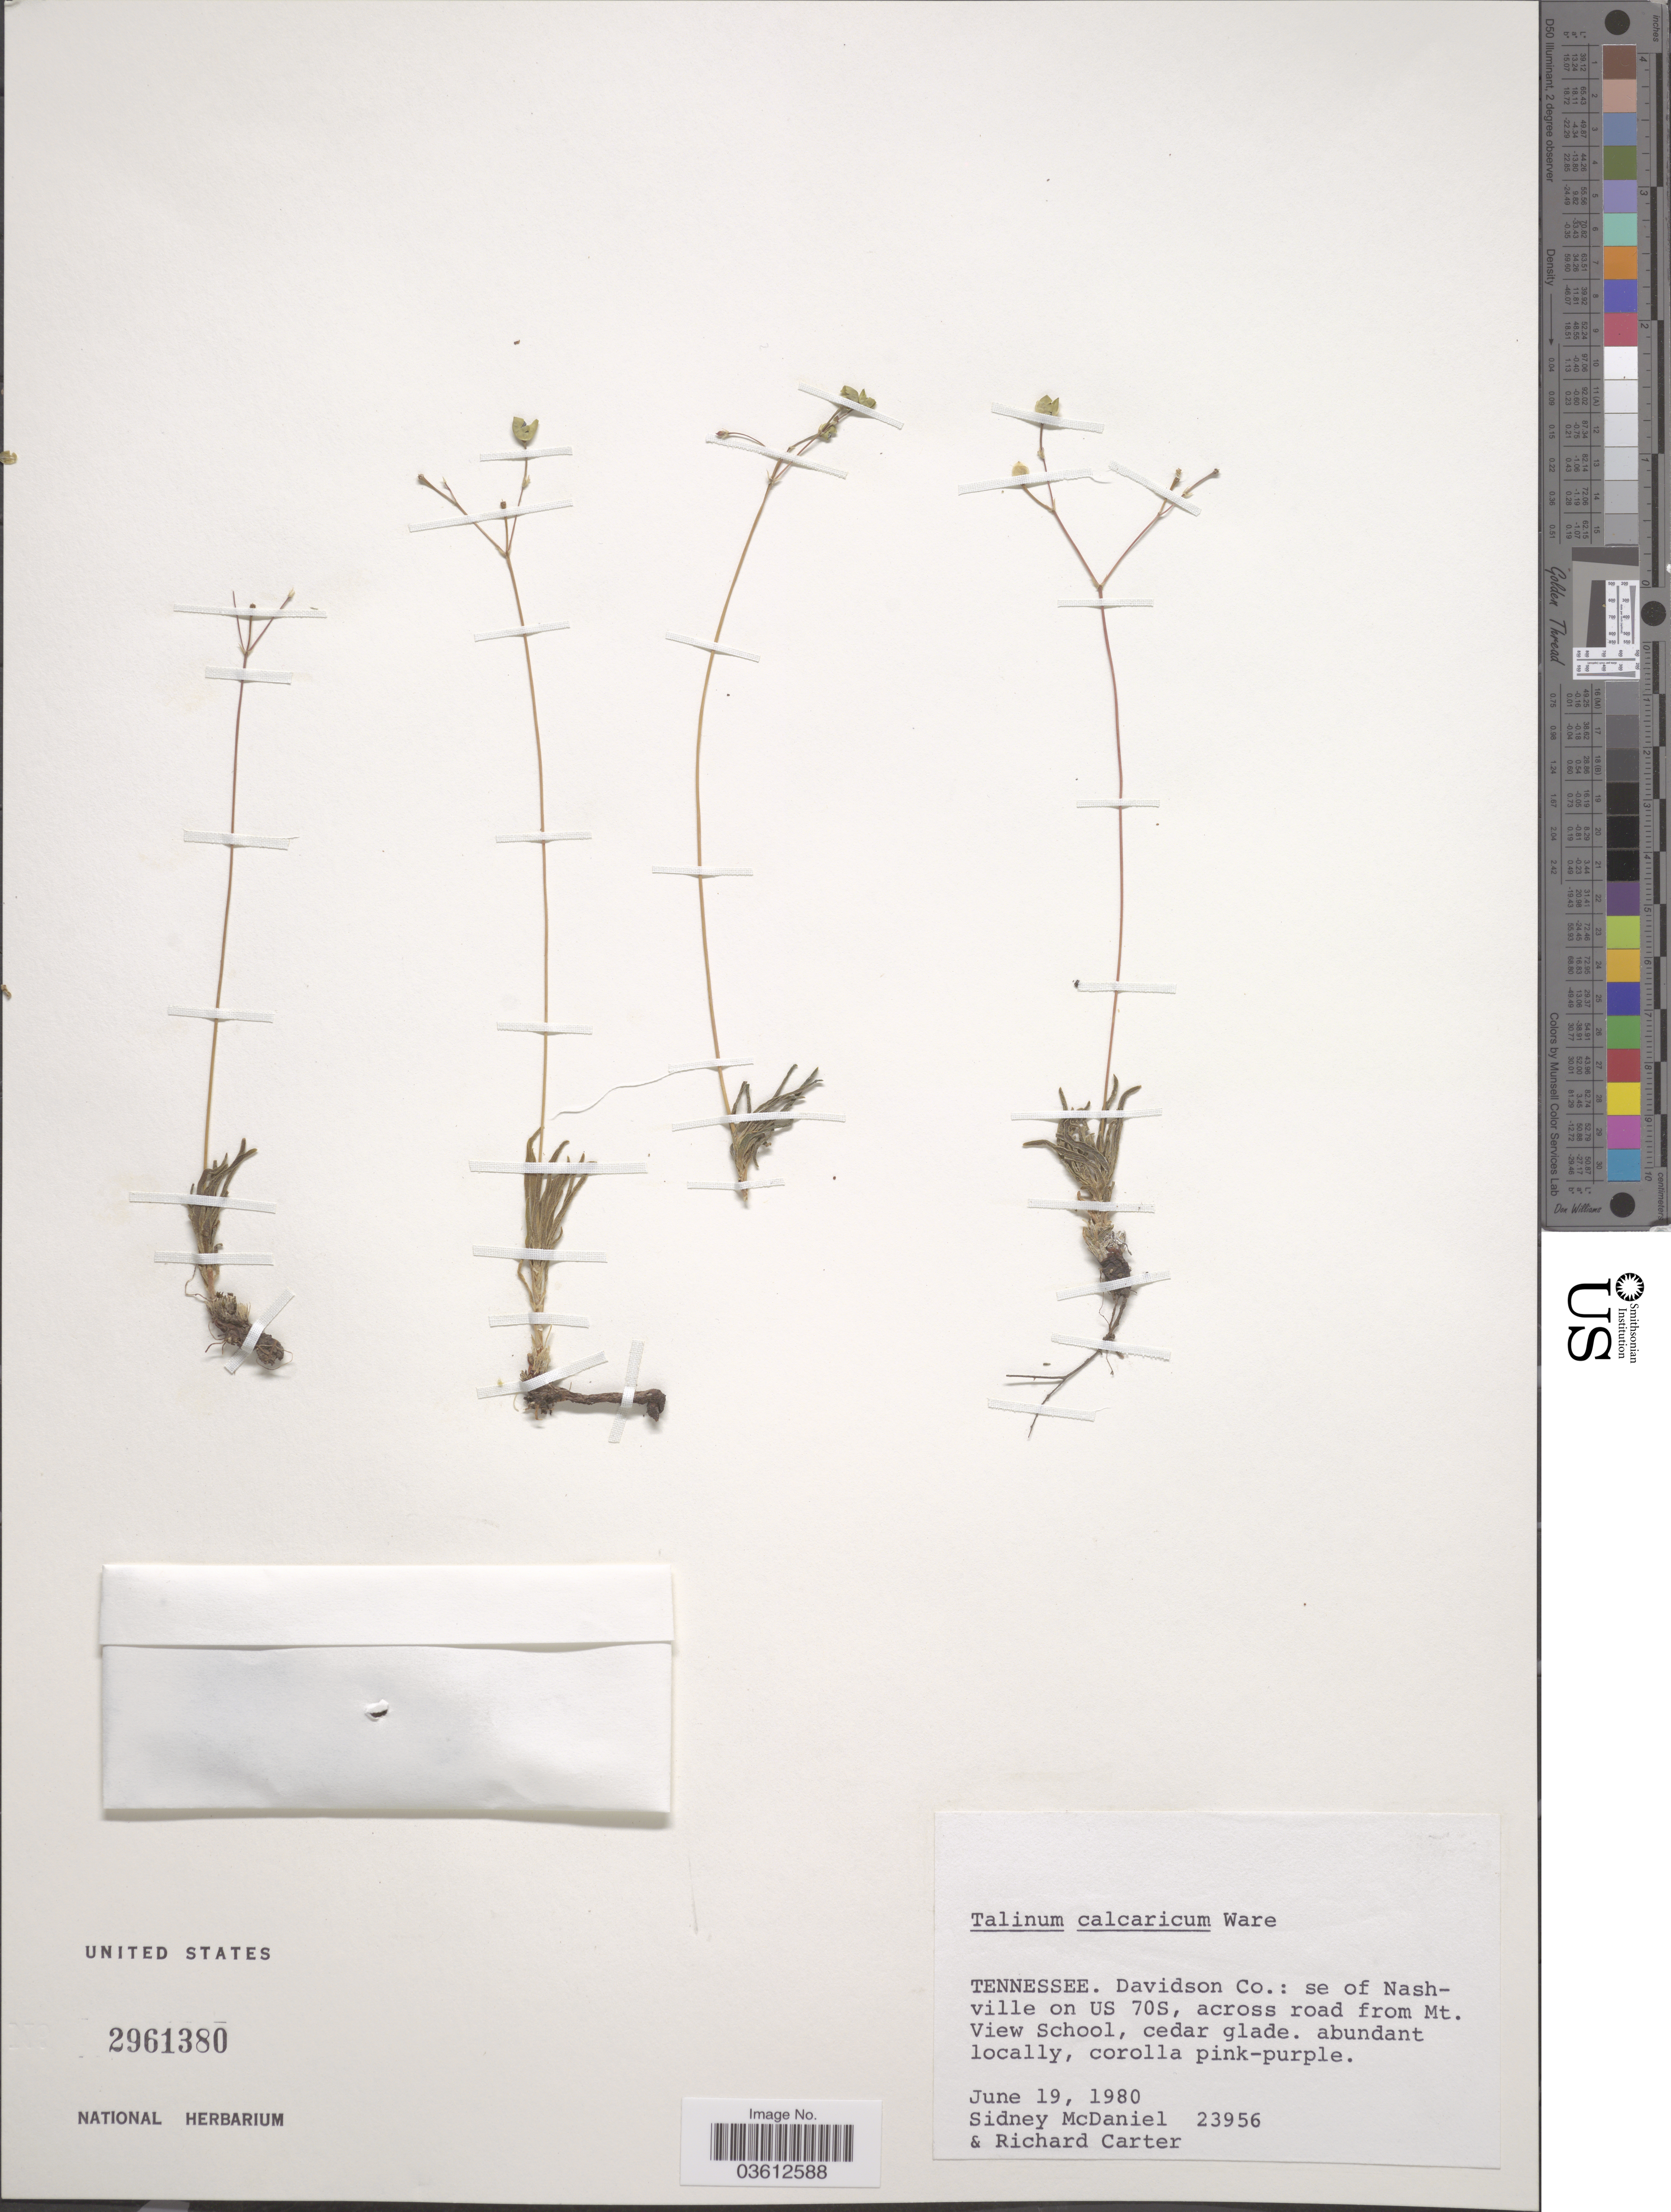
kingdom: Plantae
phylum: Tracheophyta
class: Magnoliopsida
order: Caryophyllales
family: Talinaceae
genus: Talinum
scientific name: Talinum calcaricum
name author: Ware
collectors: S. McDaniel & R. Carter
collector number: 23956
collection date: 1980-06-19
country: United States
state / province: Tennessee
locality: Davidson Co.: se of Nashville on US 70S, across road from mt. View School.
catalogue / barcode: US 2961380